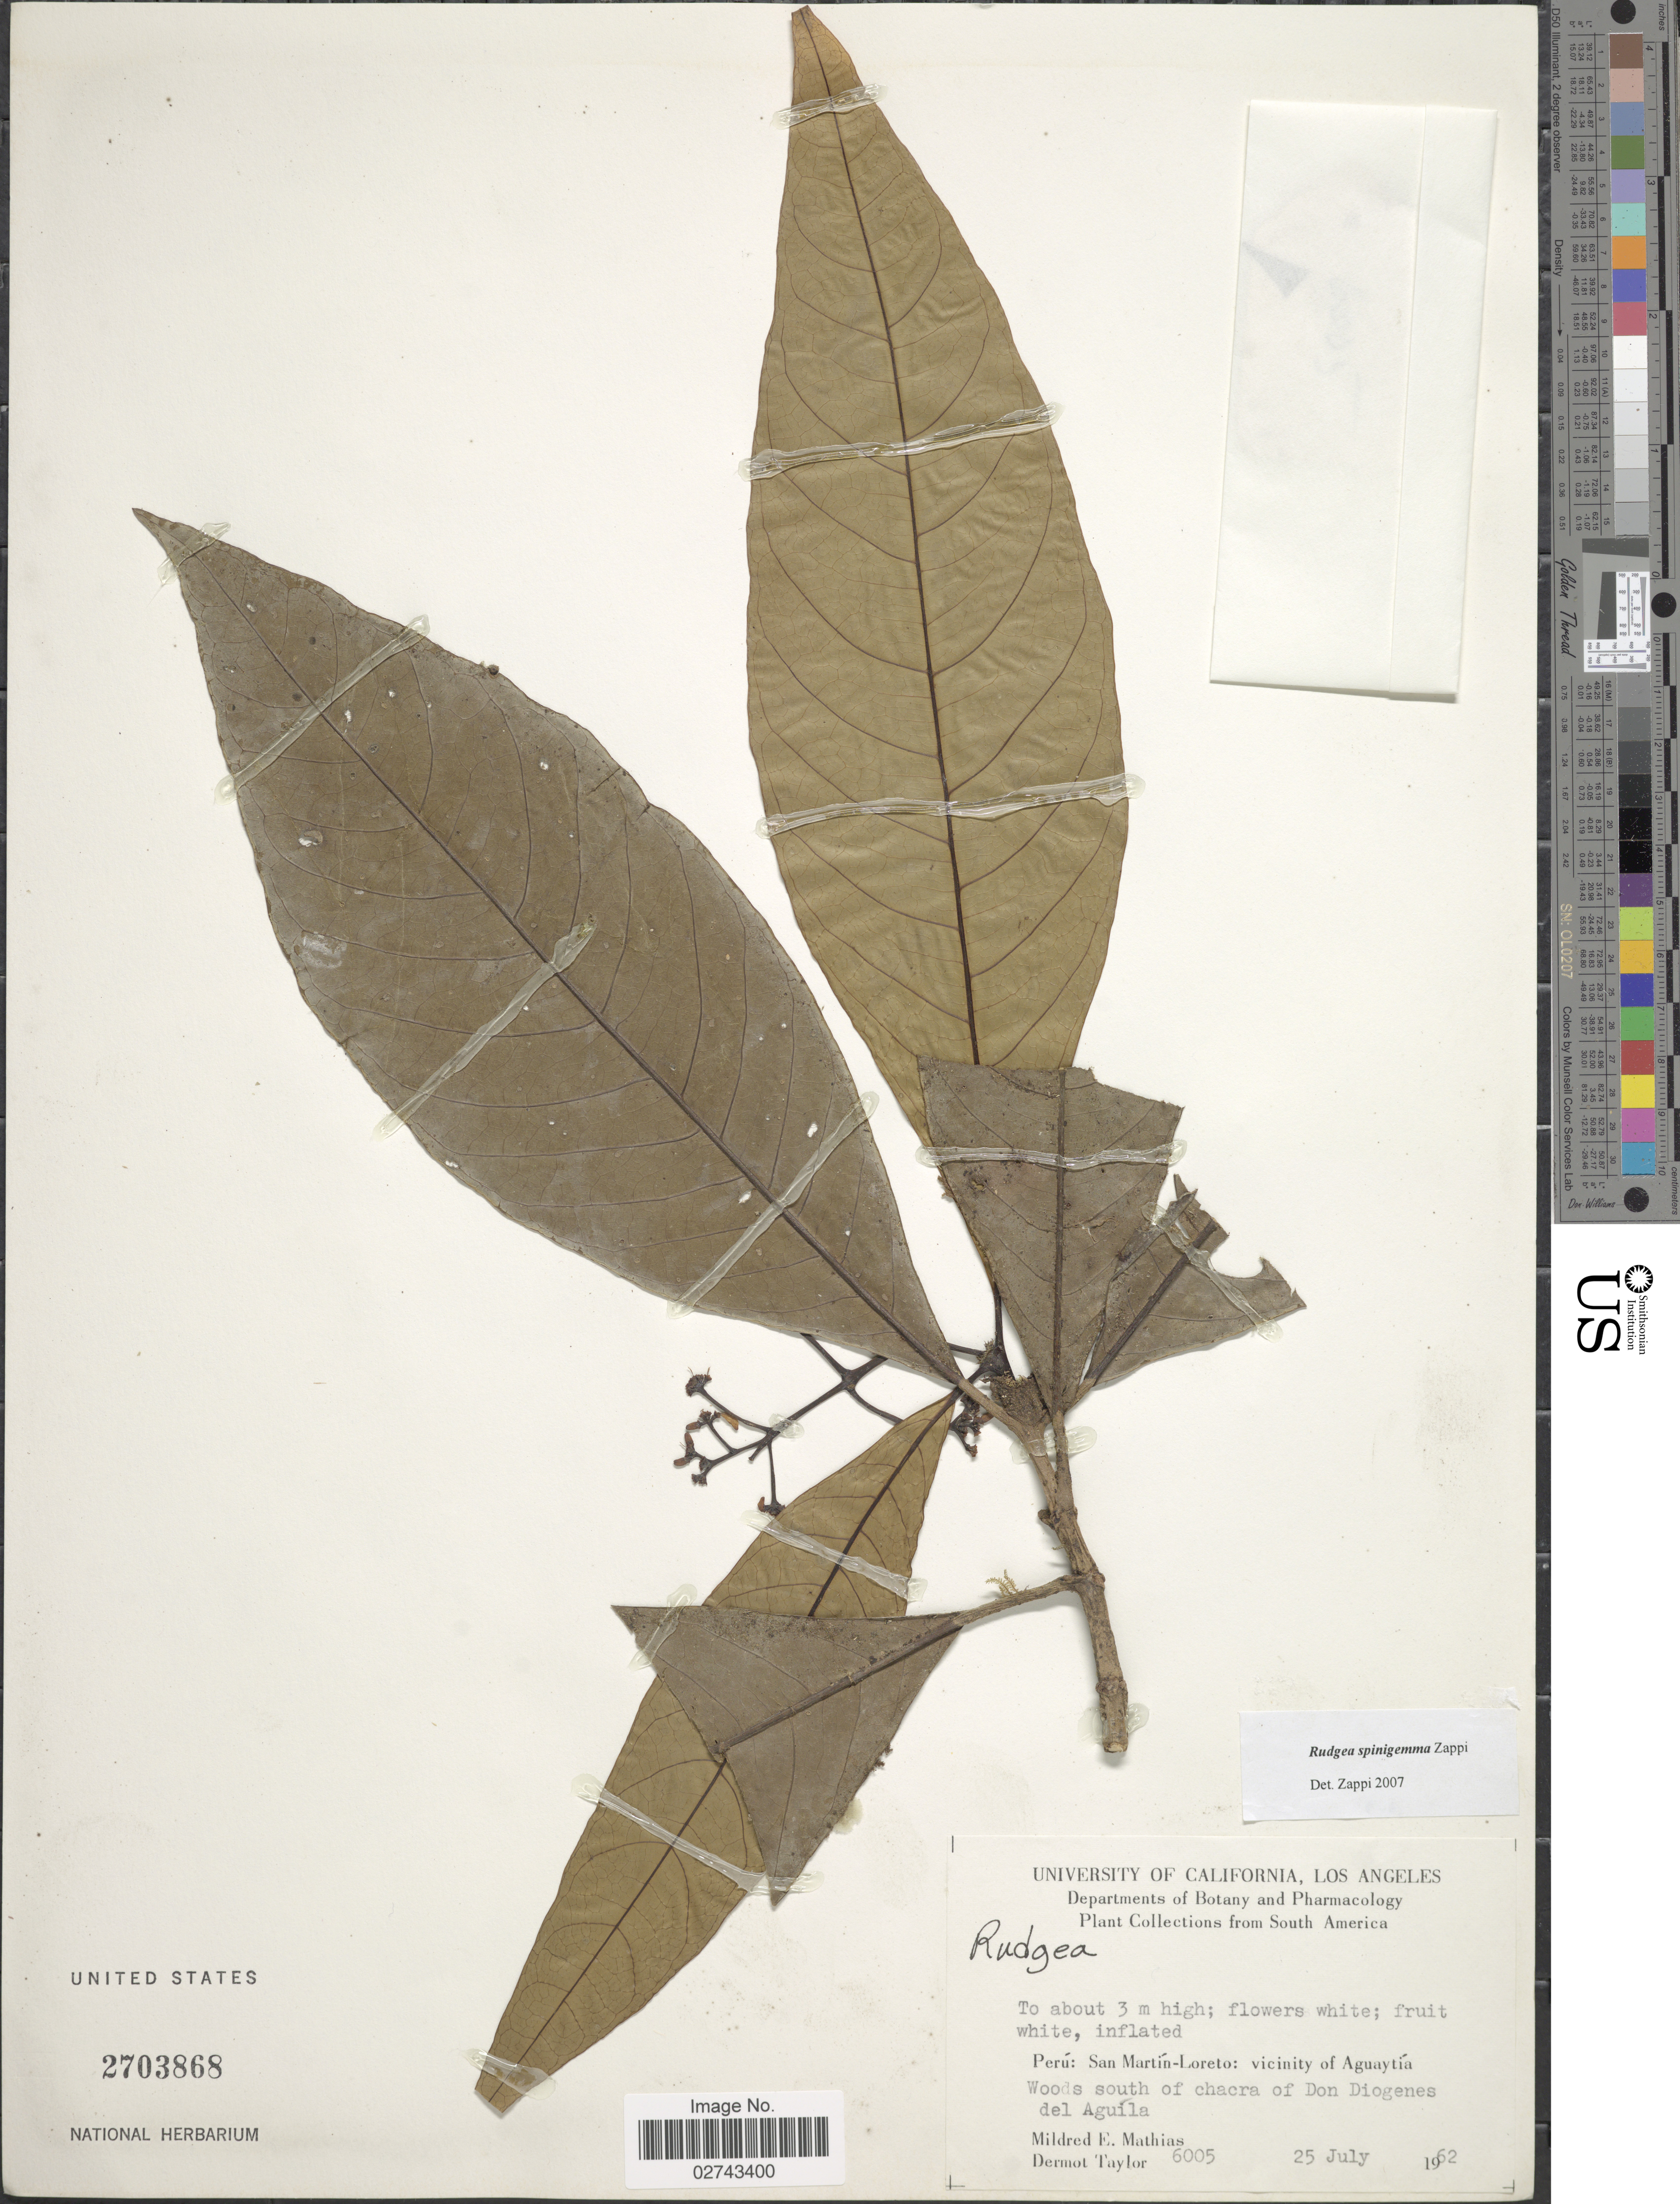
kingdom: Plantae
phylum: Tracheophyta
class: Magnoliopsida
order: Gentianales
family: Rubiaceae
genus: Rudgea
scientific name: Rudgea spinigemma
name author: Zappi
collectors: M. E. Mathias & D. Taylor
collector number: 6005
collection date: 1962-07-25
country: Peru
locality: San Martin-Loreto: vicinity of Aguaytia, woods south of chacra of Don Diogenes del Aguila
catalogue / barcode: US 2703868